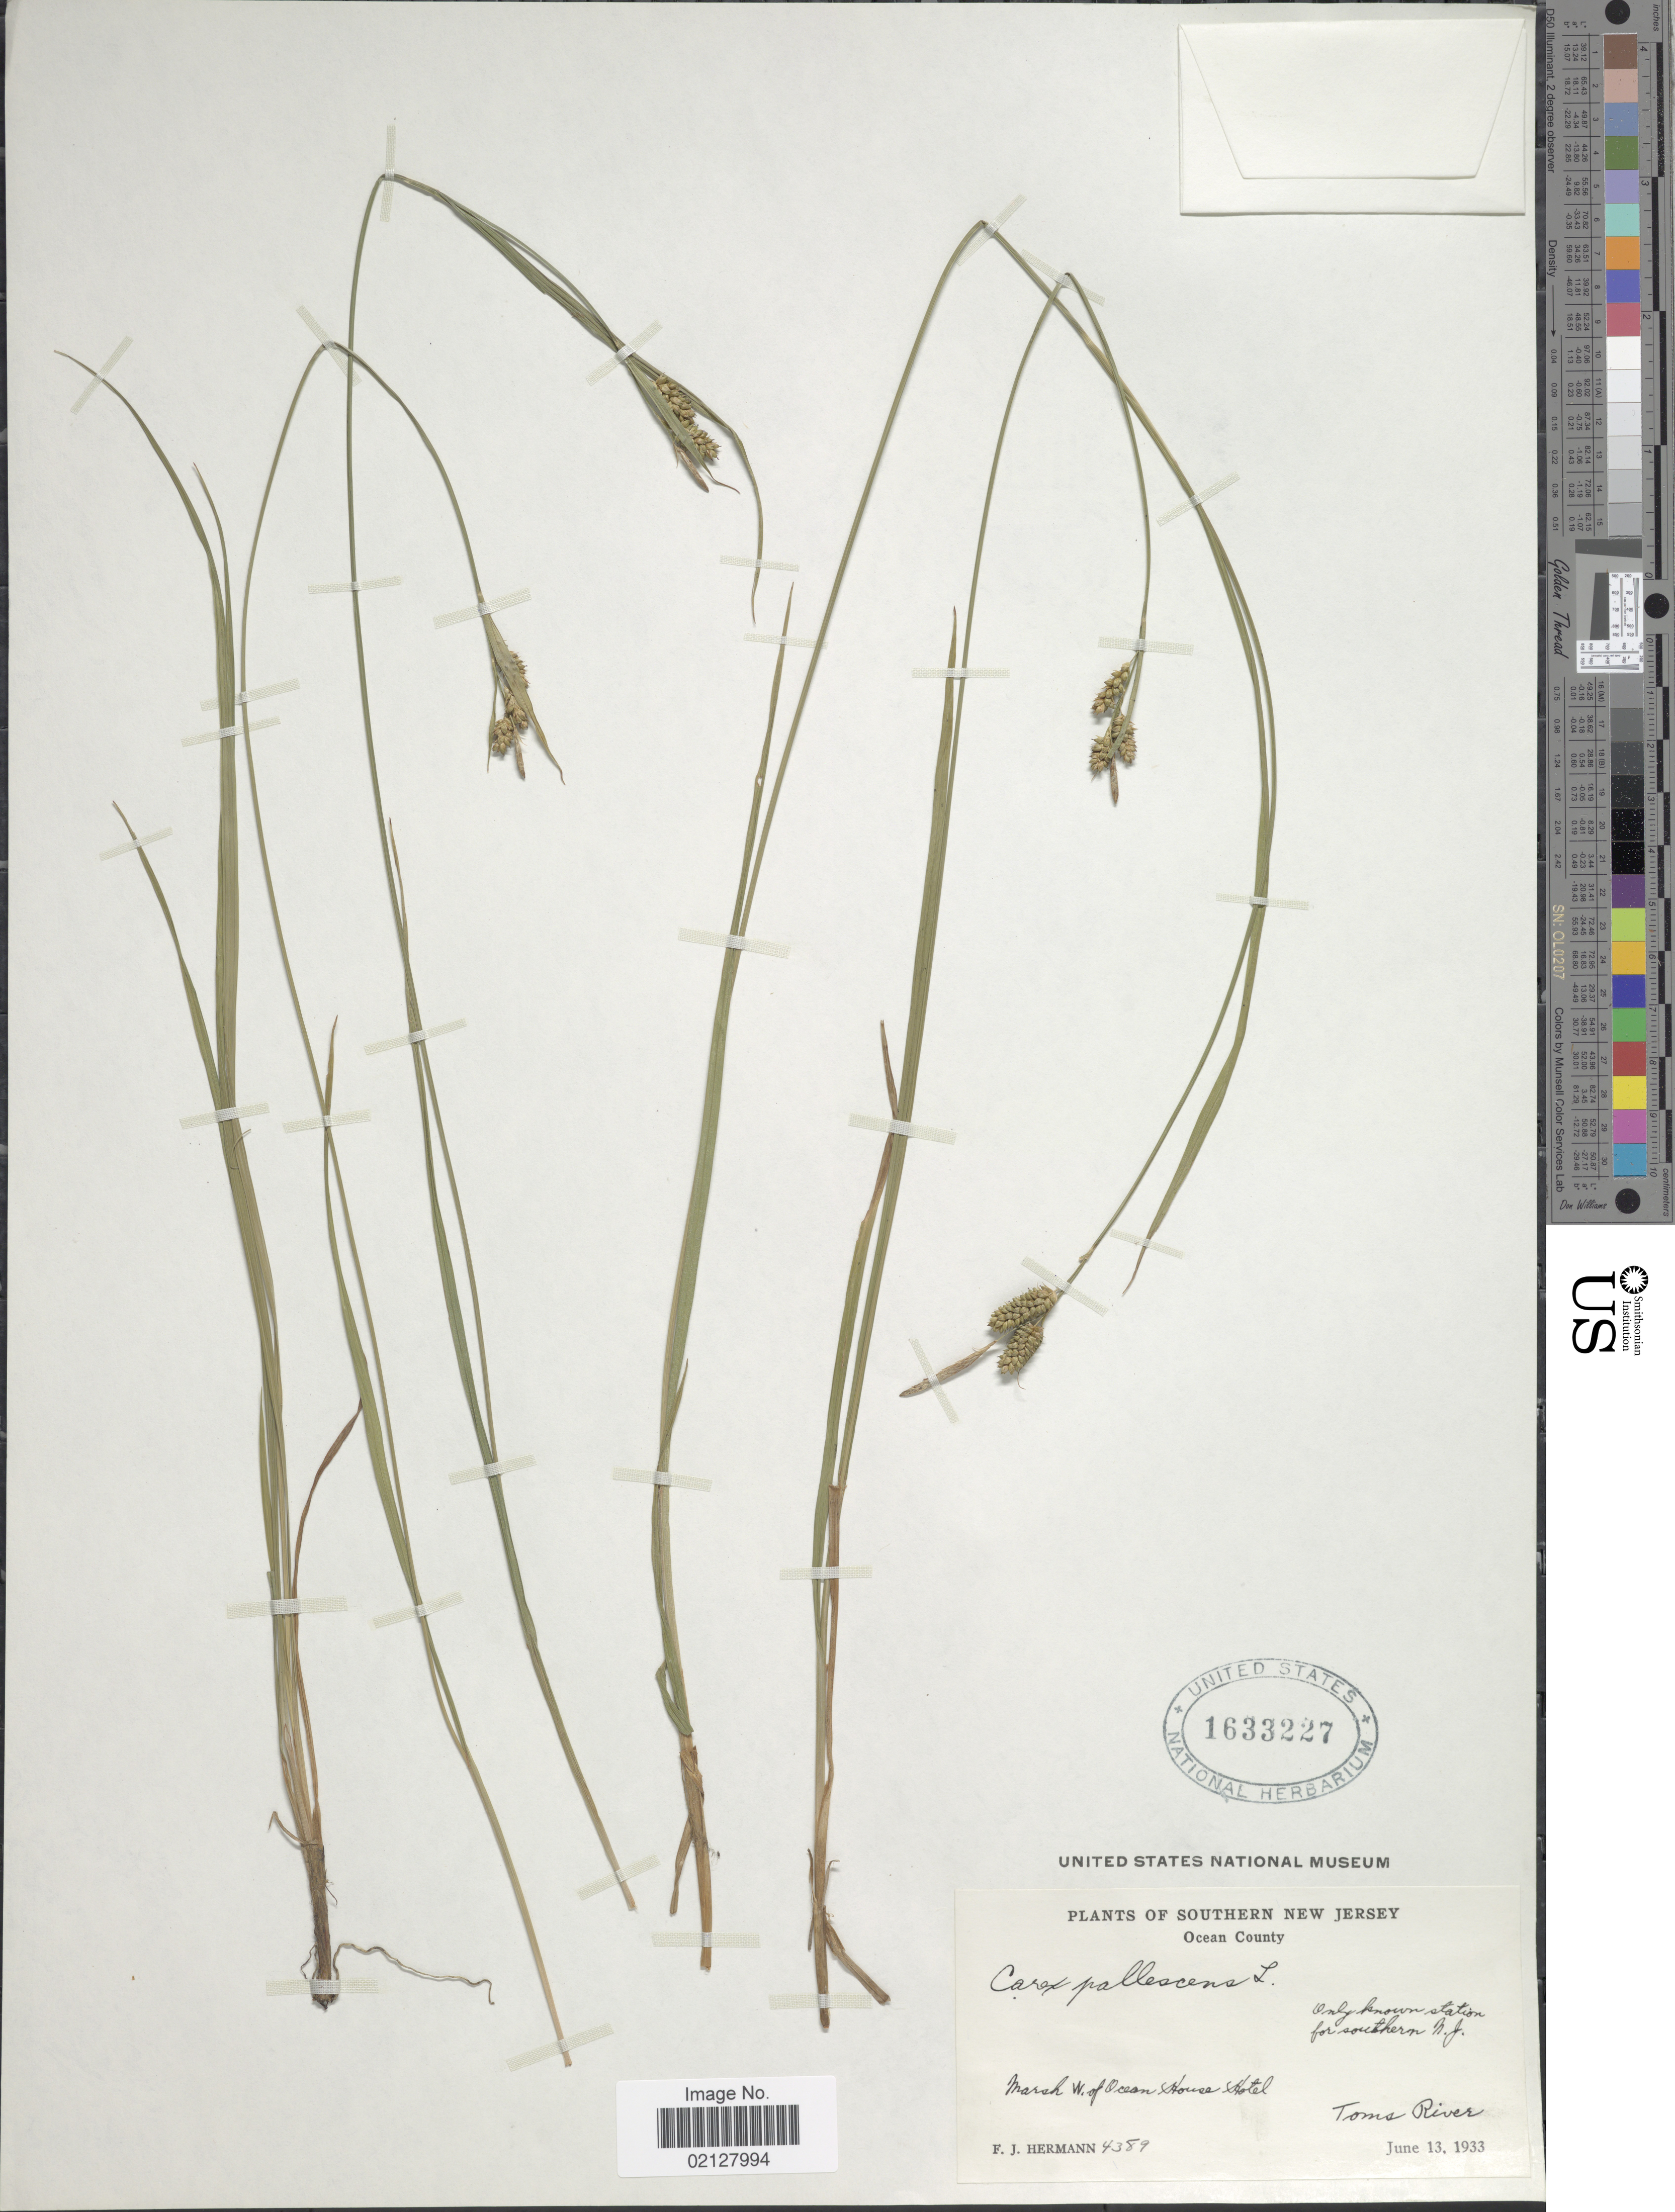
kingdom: Plantae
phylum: Tracheophyta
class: Liliopsida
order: Poales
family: Cyperaceae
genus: Carex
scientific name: Carex pallescens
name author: L.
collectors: F. J. Hermann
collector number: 4389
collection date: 1933-06-13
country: United States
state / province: New Jersey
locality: Southern New Jersey. Ocean County. Only known station for southern N.J. Marsh W. of Ocean House Hotel. Toms River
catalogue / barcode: US 1633227